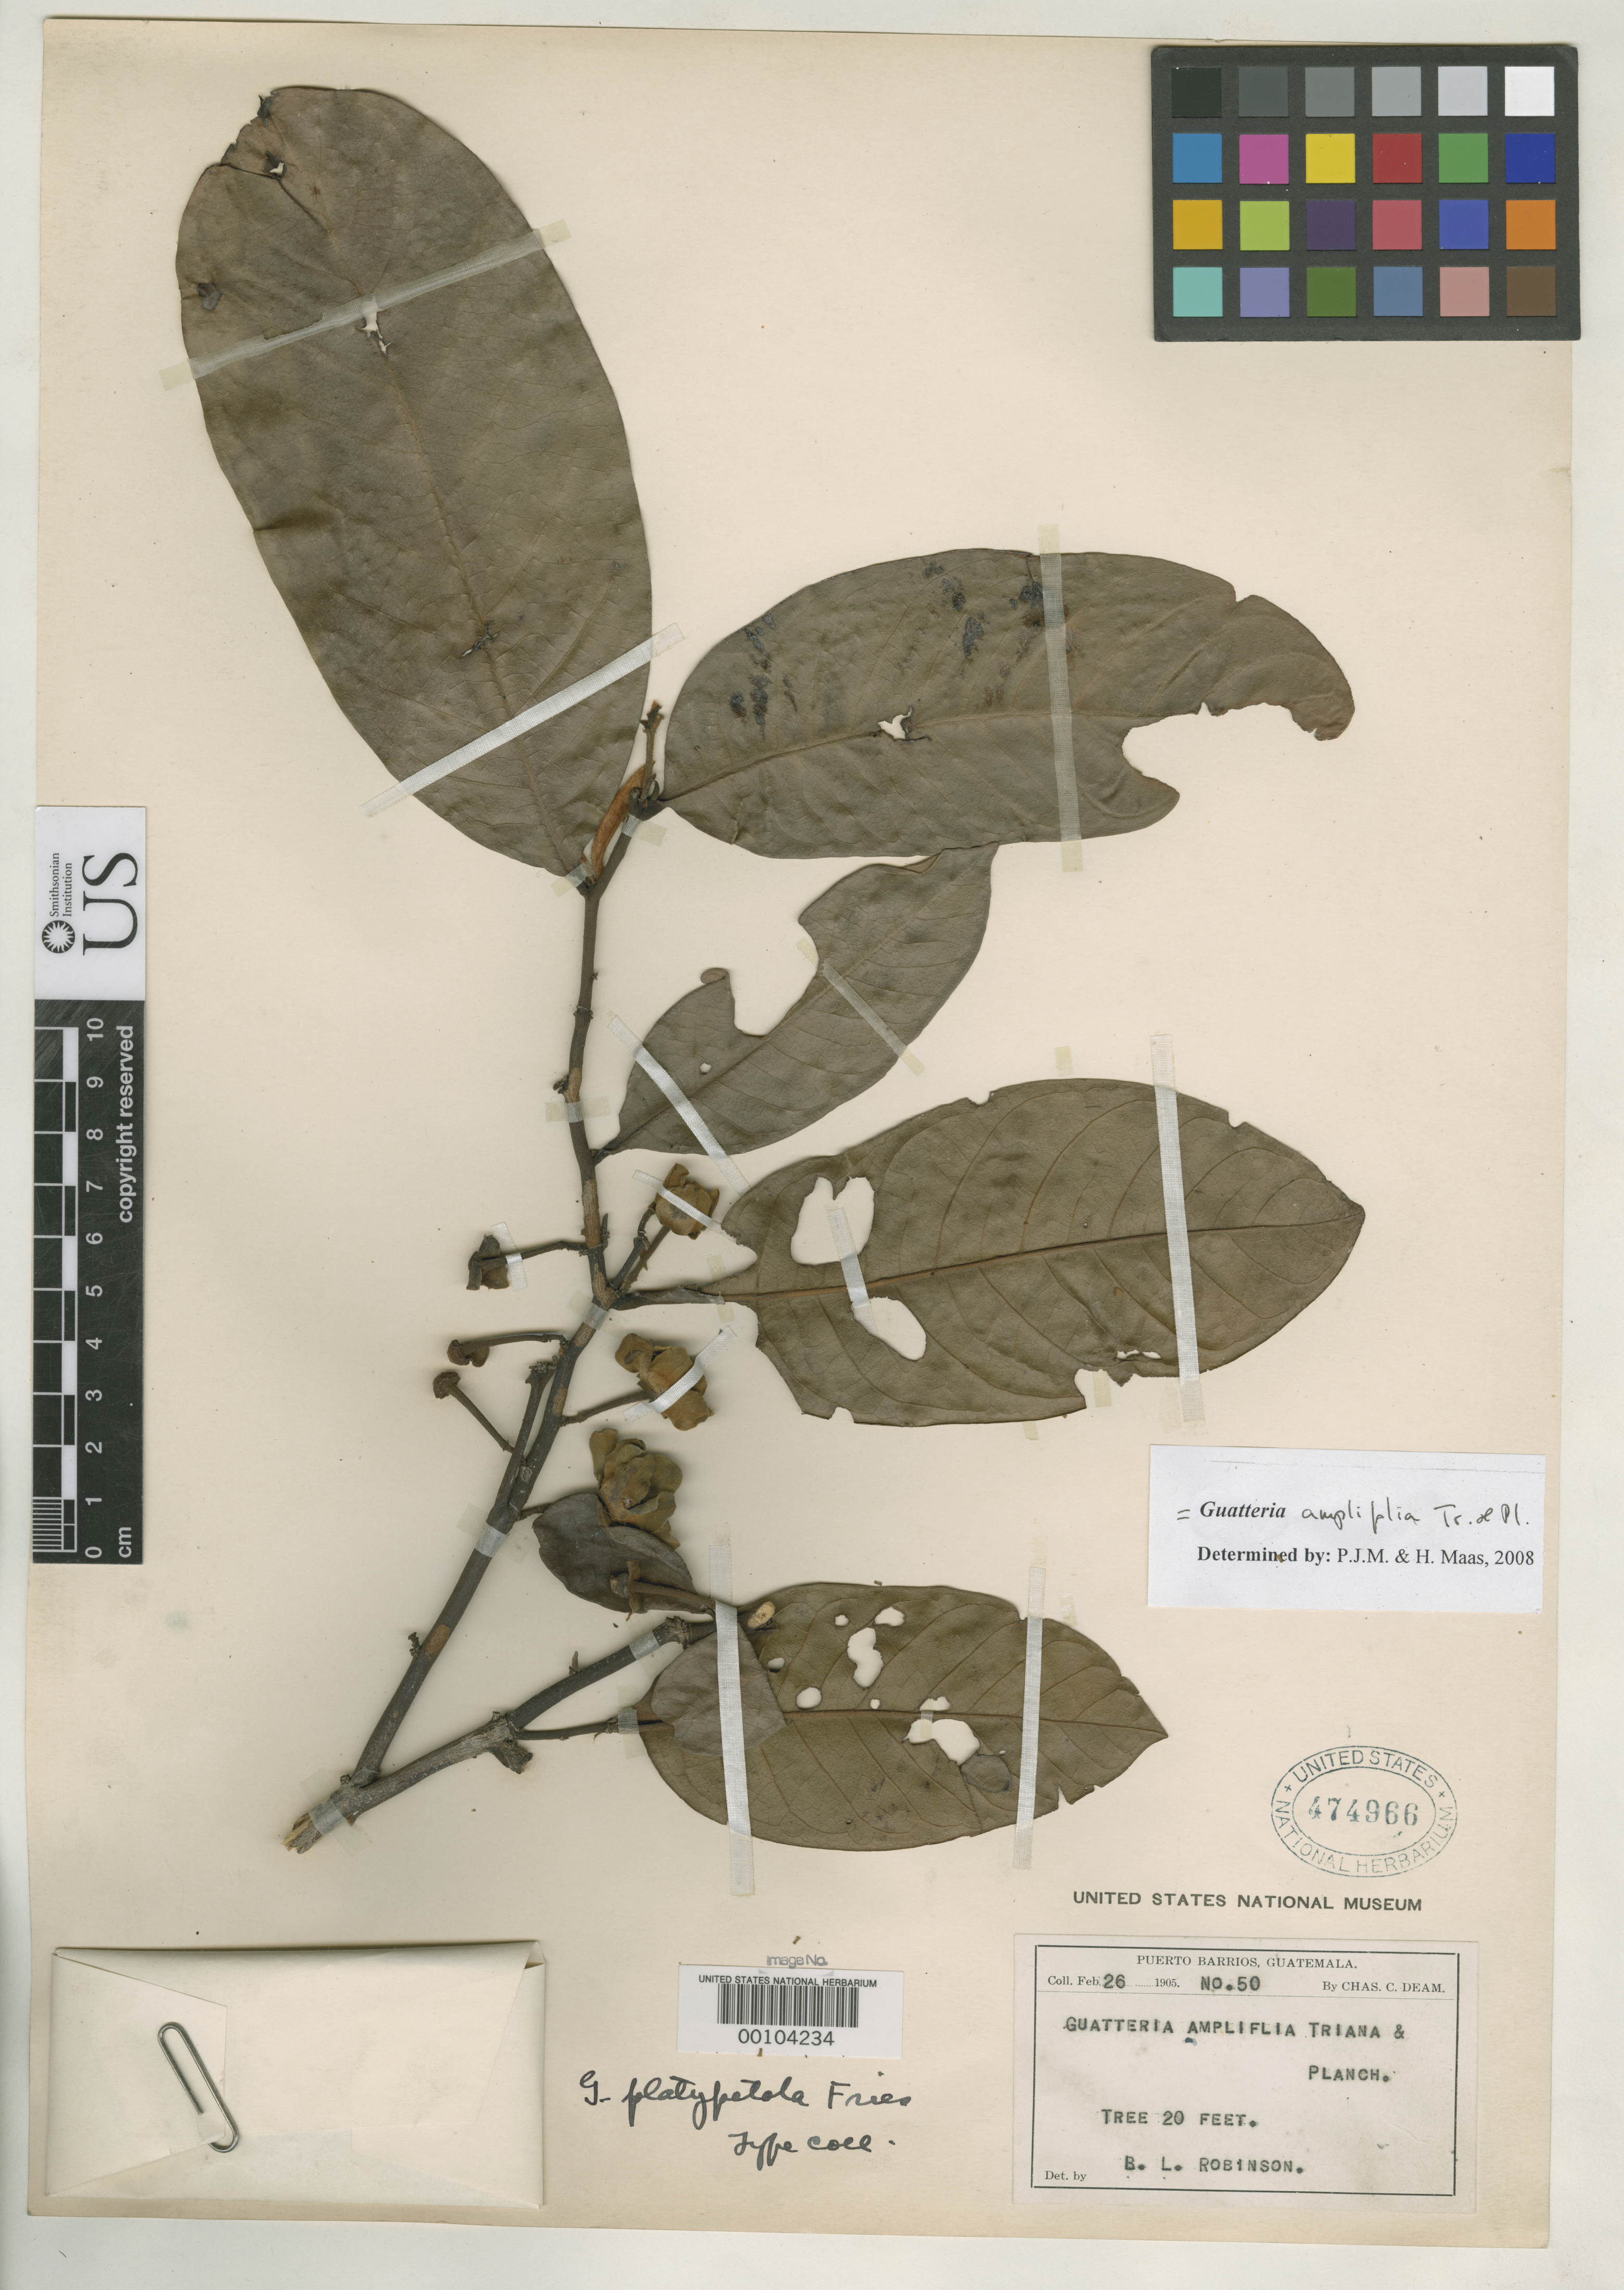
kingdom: Plantae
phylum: Tracheophyta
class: Magnoliopsida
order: Magnoliales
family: Annonaceae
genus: Guatteria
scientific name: Guatteria platypetala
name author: R.E. Fr.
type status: Isotype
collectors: C. C. Deam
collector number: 50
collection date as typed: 20 Feb 1905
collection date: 1905-02-20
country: Guatemala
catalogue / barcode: US 474966